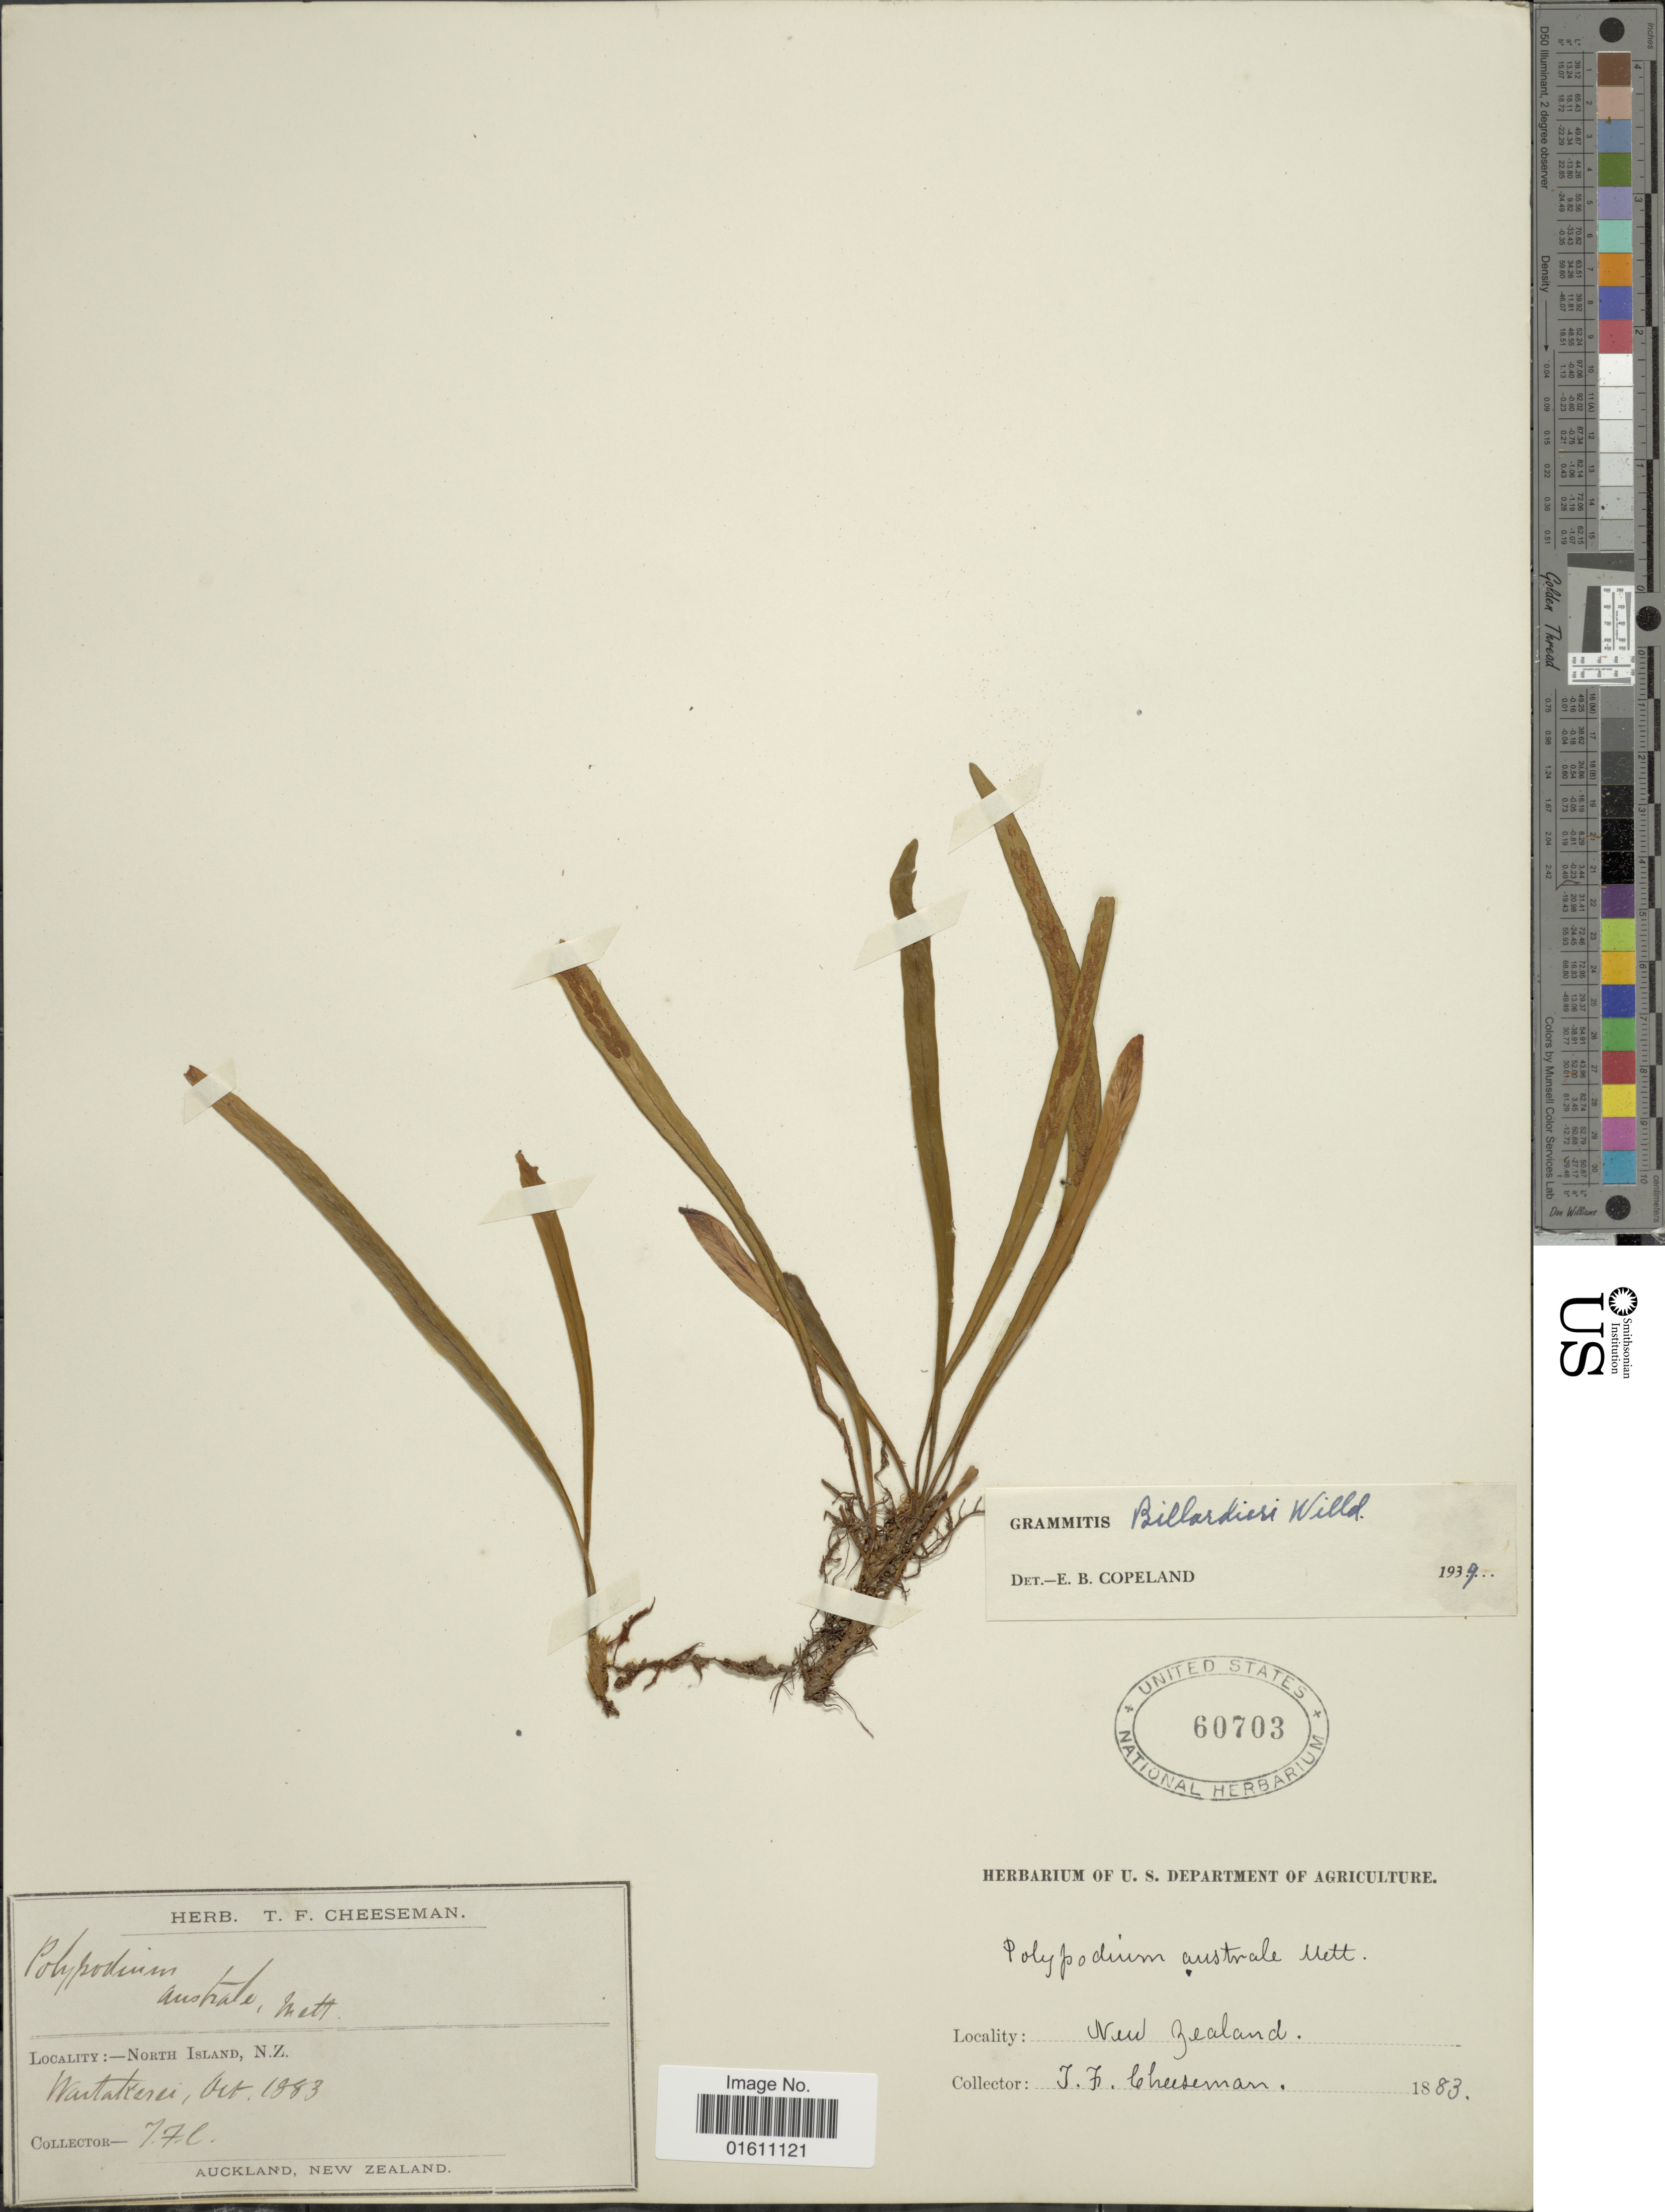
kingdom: Plantae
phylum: Tracheophyta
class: Polypodiopsida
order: Polypodiales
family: Polypodiaceae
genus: Notogrammitis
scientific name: Notogrammitis billardierei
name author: (Willd.) Parris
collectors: T. F. Cheeseman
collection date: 1883-10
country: New Zealand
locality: New Zealand, North Island, N.Z. Waitakerei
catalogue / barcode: US 60703